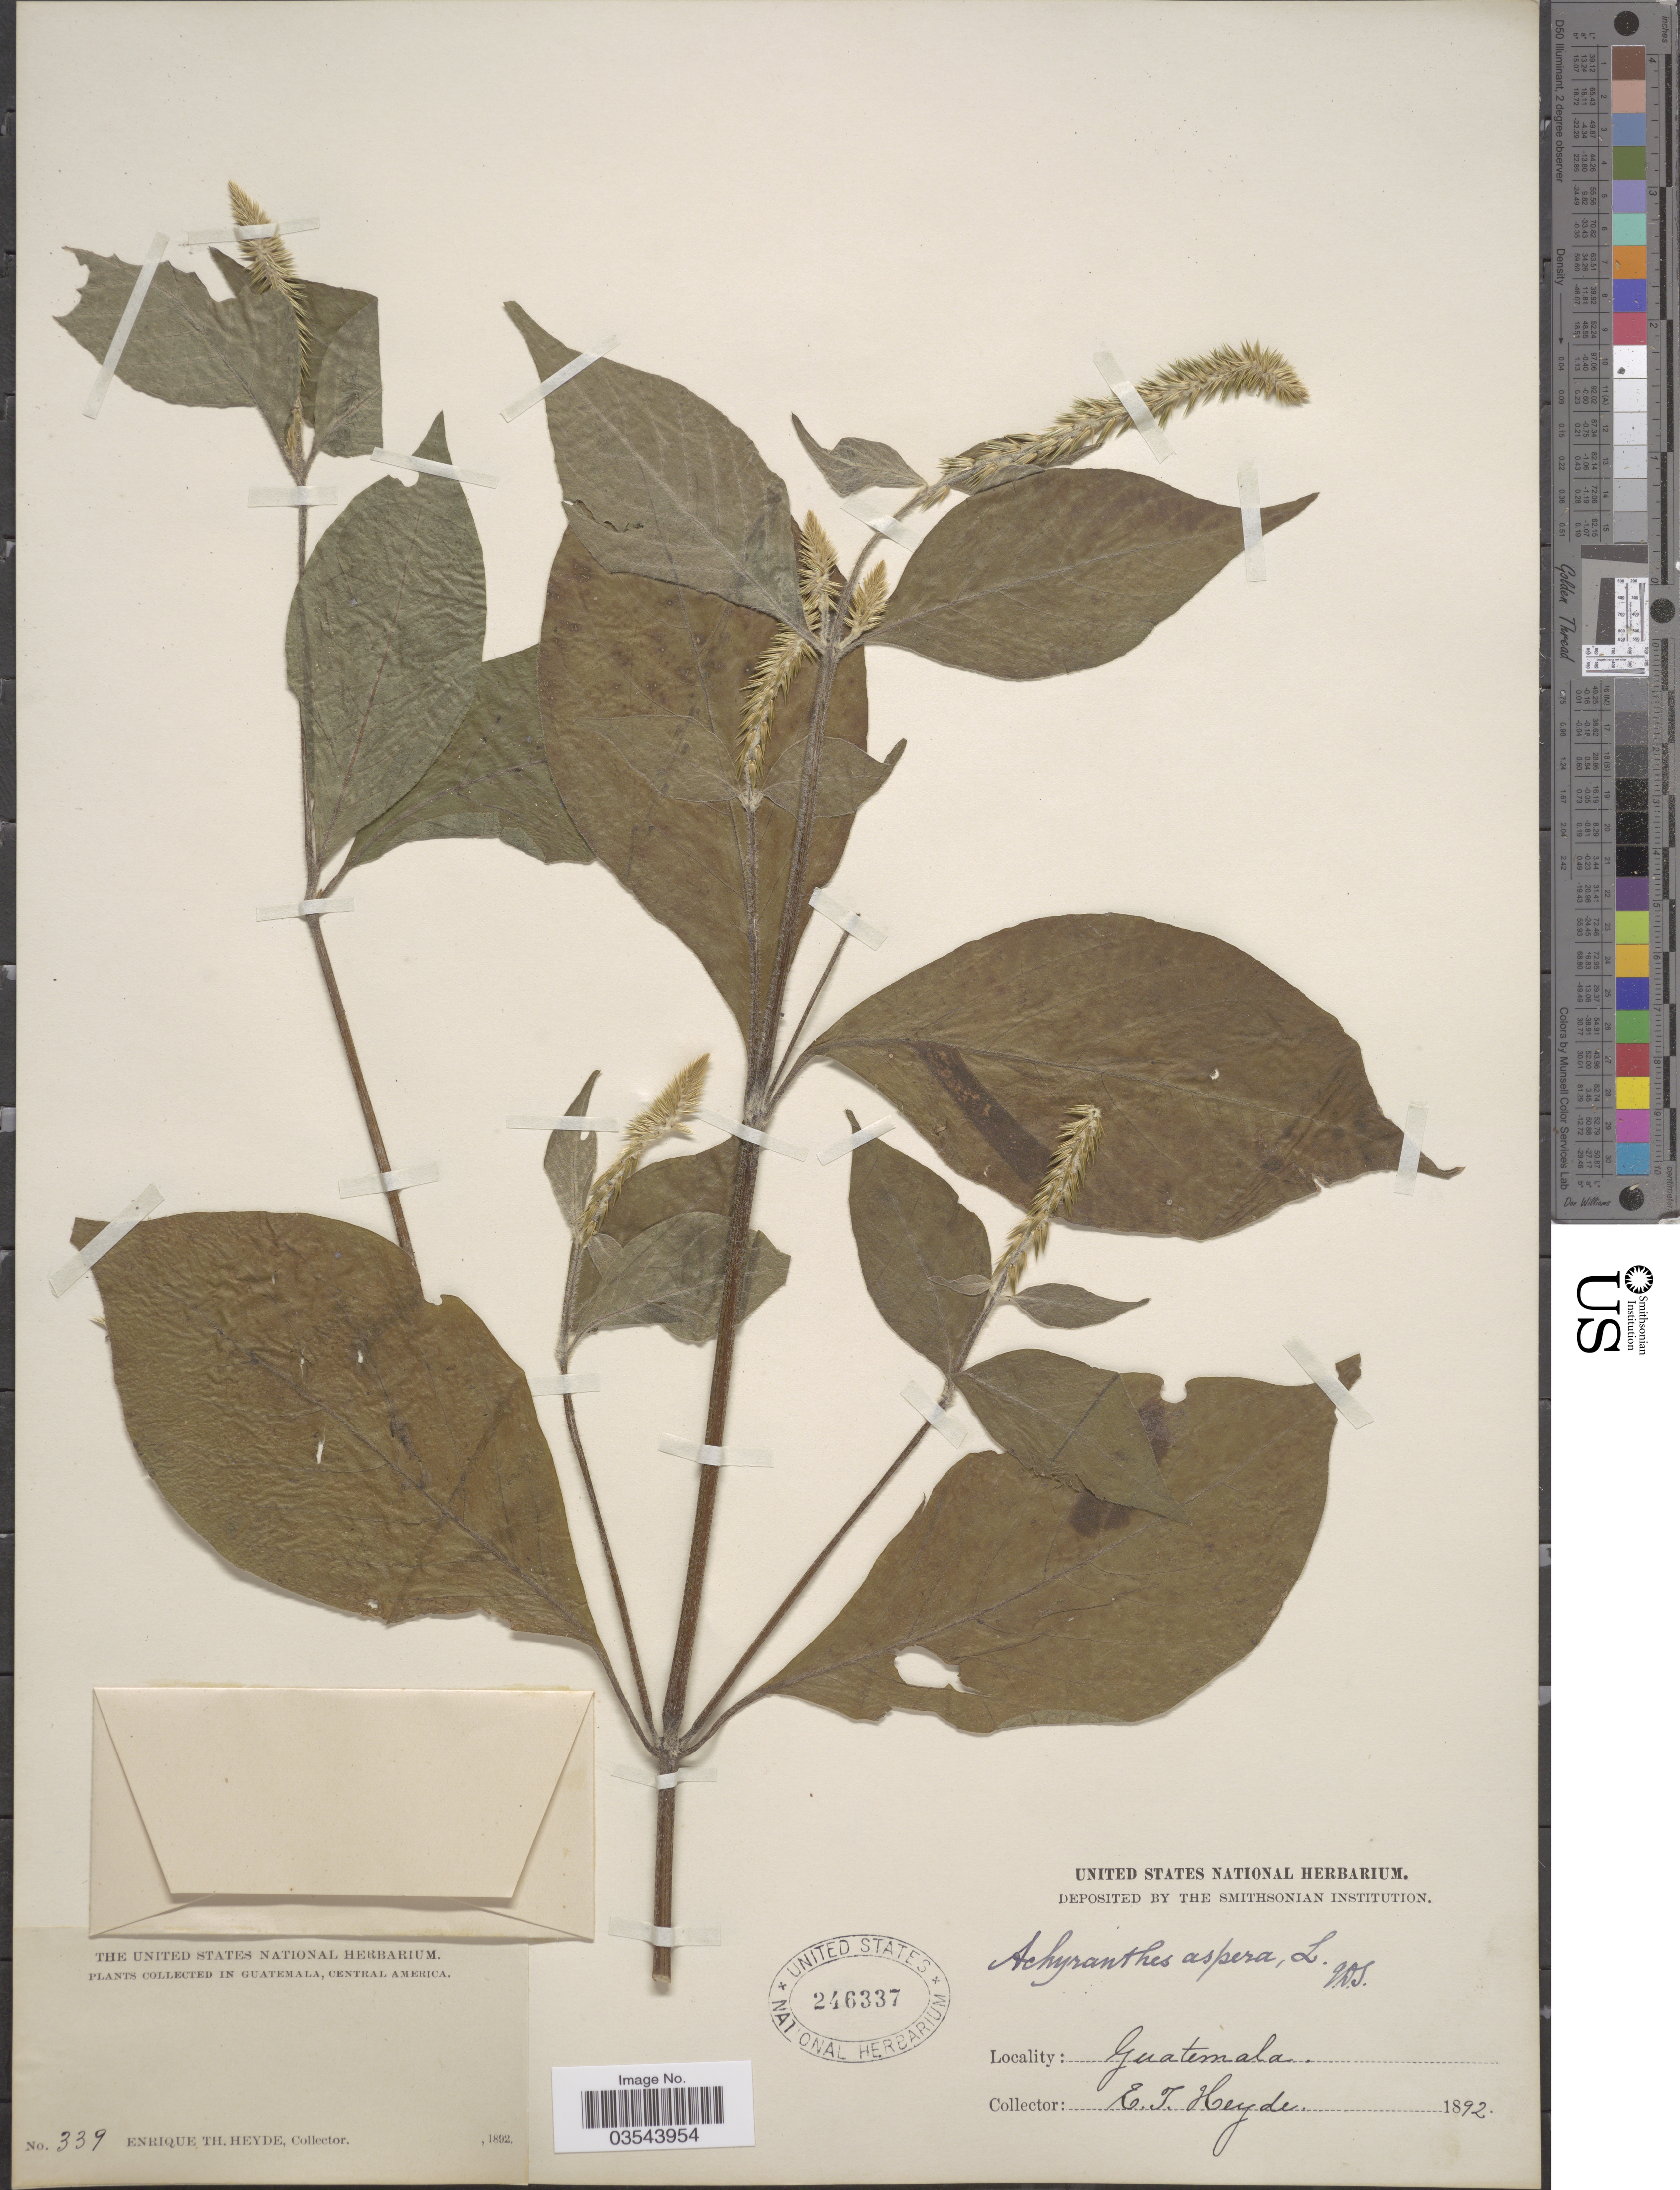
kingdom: Plantae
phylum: Tracheophyta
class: Magnoliopsida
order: Caryophyllales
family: Amaranthaceae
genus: Achyranthes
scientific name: Achyranthes aspera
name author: L.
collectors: E. T. Heyde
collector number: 339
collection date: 1892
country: Guatemala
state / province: Guatemala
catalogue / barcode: US 246337